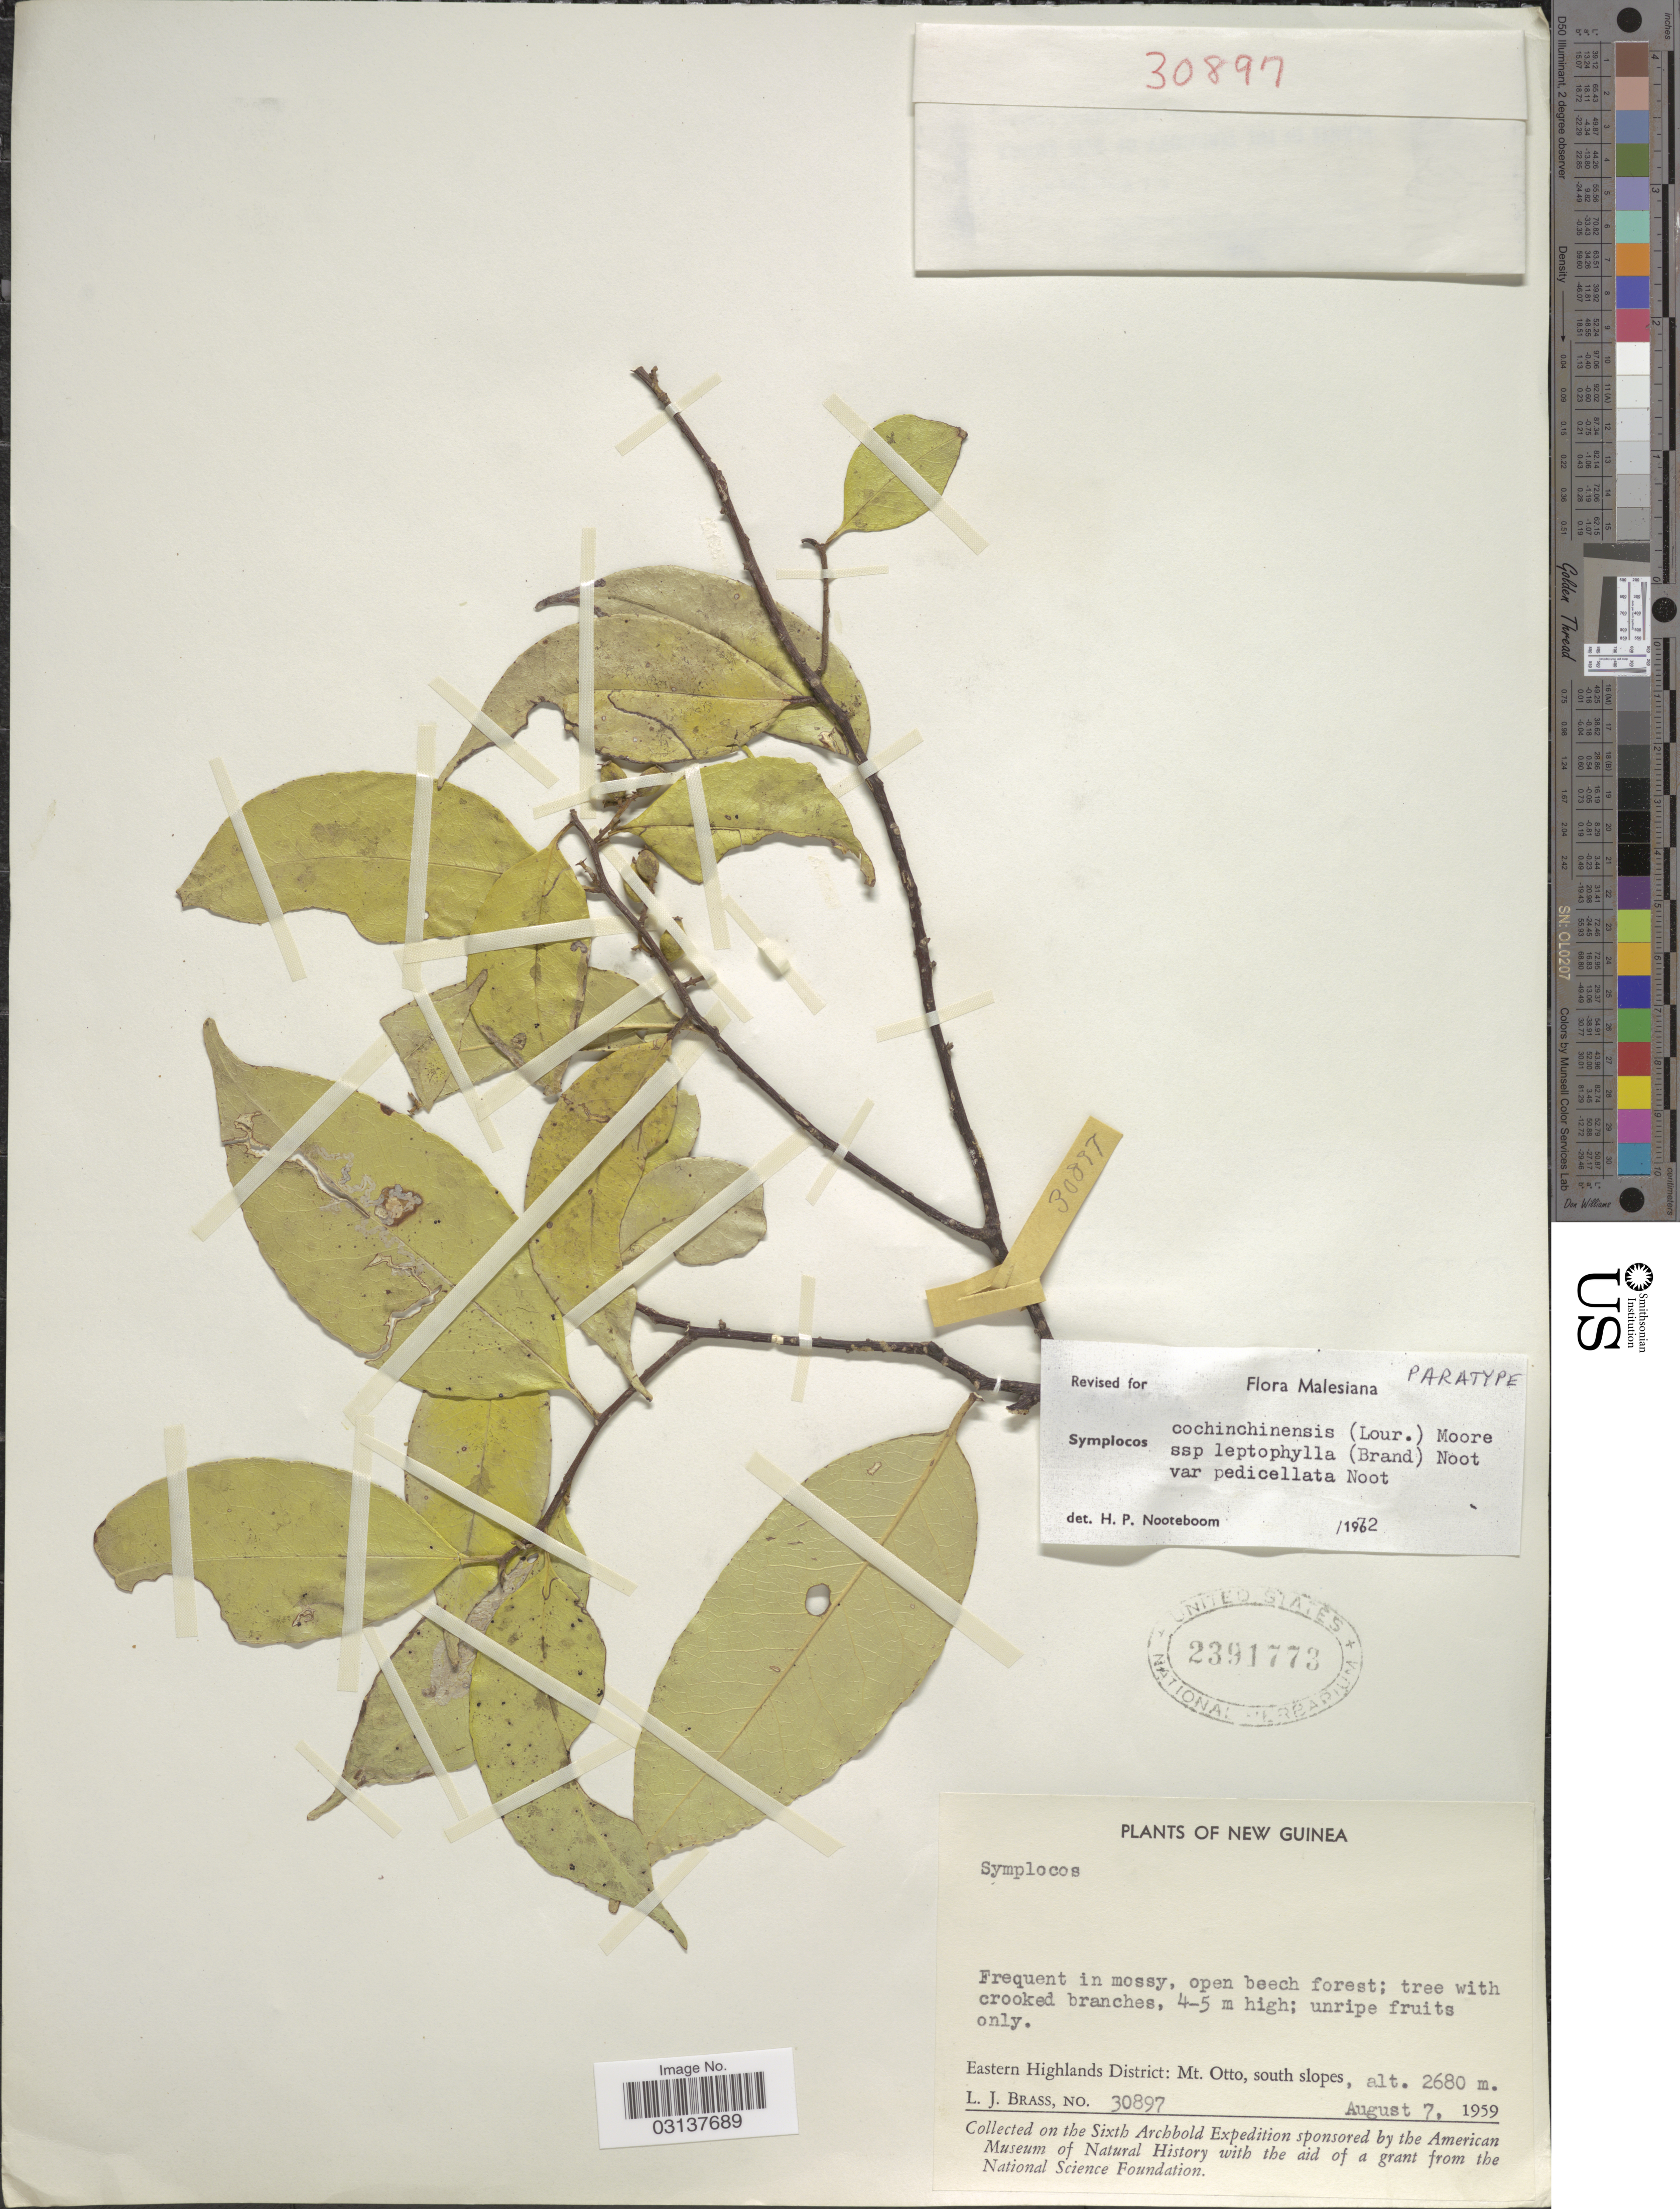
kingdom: Plantae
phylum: Tracheophyta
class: Magnoliopsida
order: Ericales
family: Symplocaceae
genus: Symplocos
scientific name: Symplocos cochinchinensis var. pedicellata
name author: Noot.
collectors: L. J. Brass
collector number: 30897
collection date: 1959-08-07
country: Papua New Guinea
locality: New Guinea, Eastern Highlands District: Mt. Otto, south slopes.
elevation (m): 2680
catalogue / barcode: US 2391773